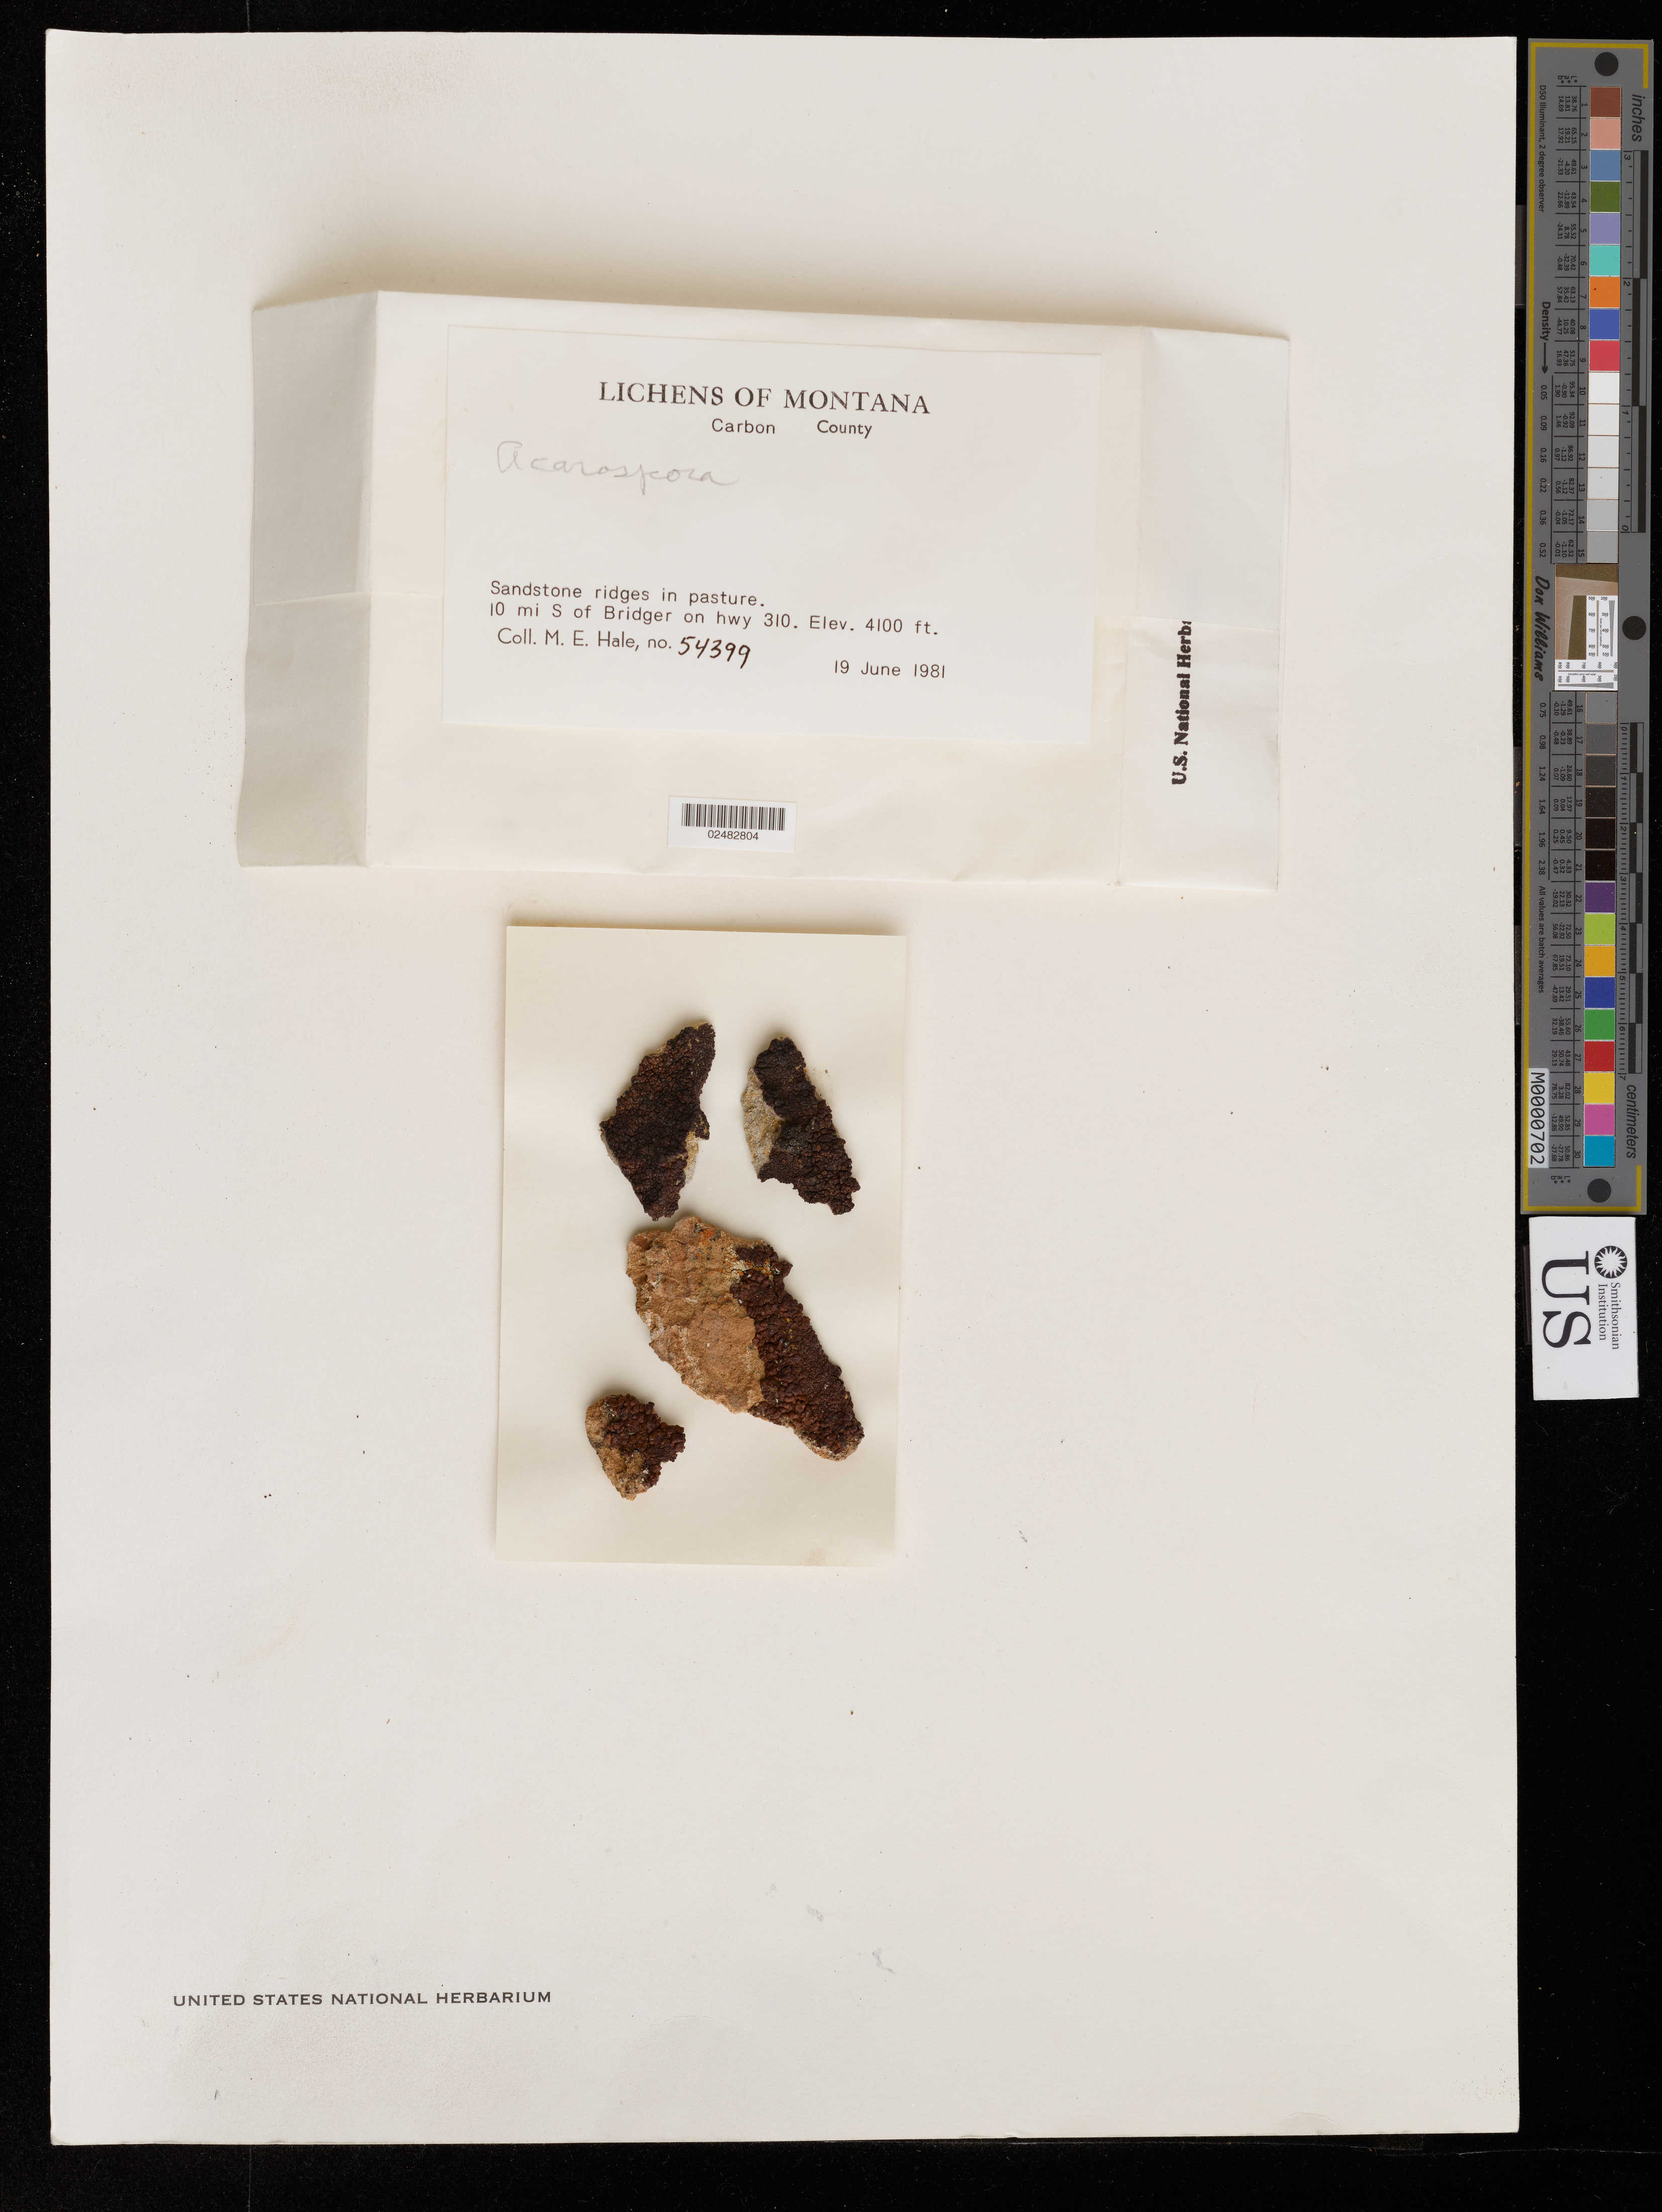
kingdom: Fungi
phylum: Ascomycota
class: Lecanoromycetes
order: Acarosporales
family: Acarosporaceae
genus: Acarospora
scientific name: Acarospora sp.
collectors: M. Hale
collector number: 54399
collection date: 1981-06-19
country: United States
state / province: Montana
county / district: Carbon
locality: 10 mi. S of Bridge on Hwy 310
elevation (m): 1250